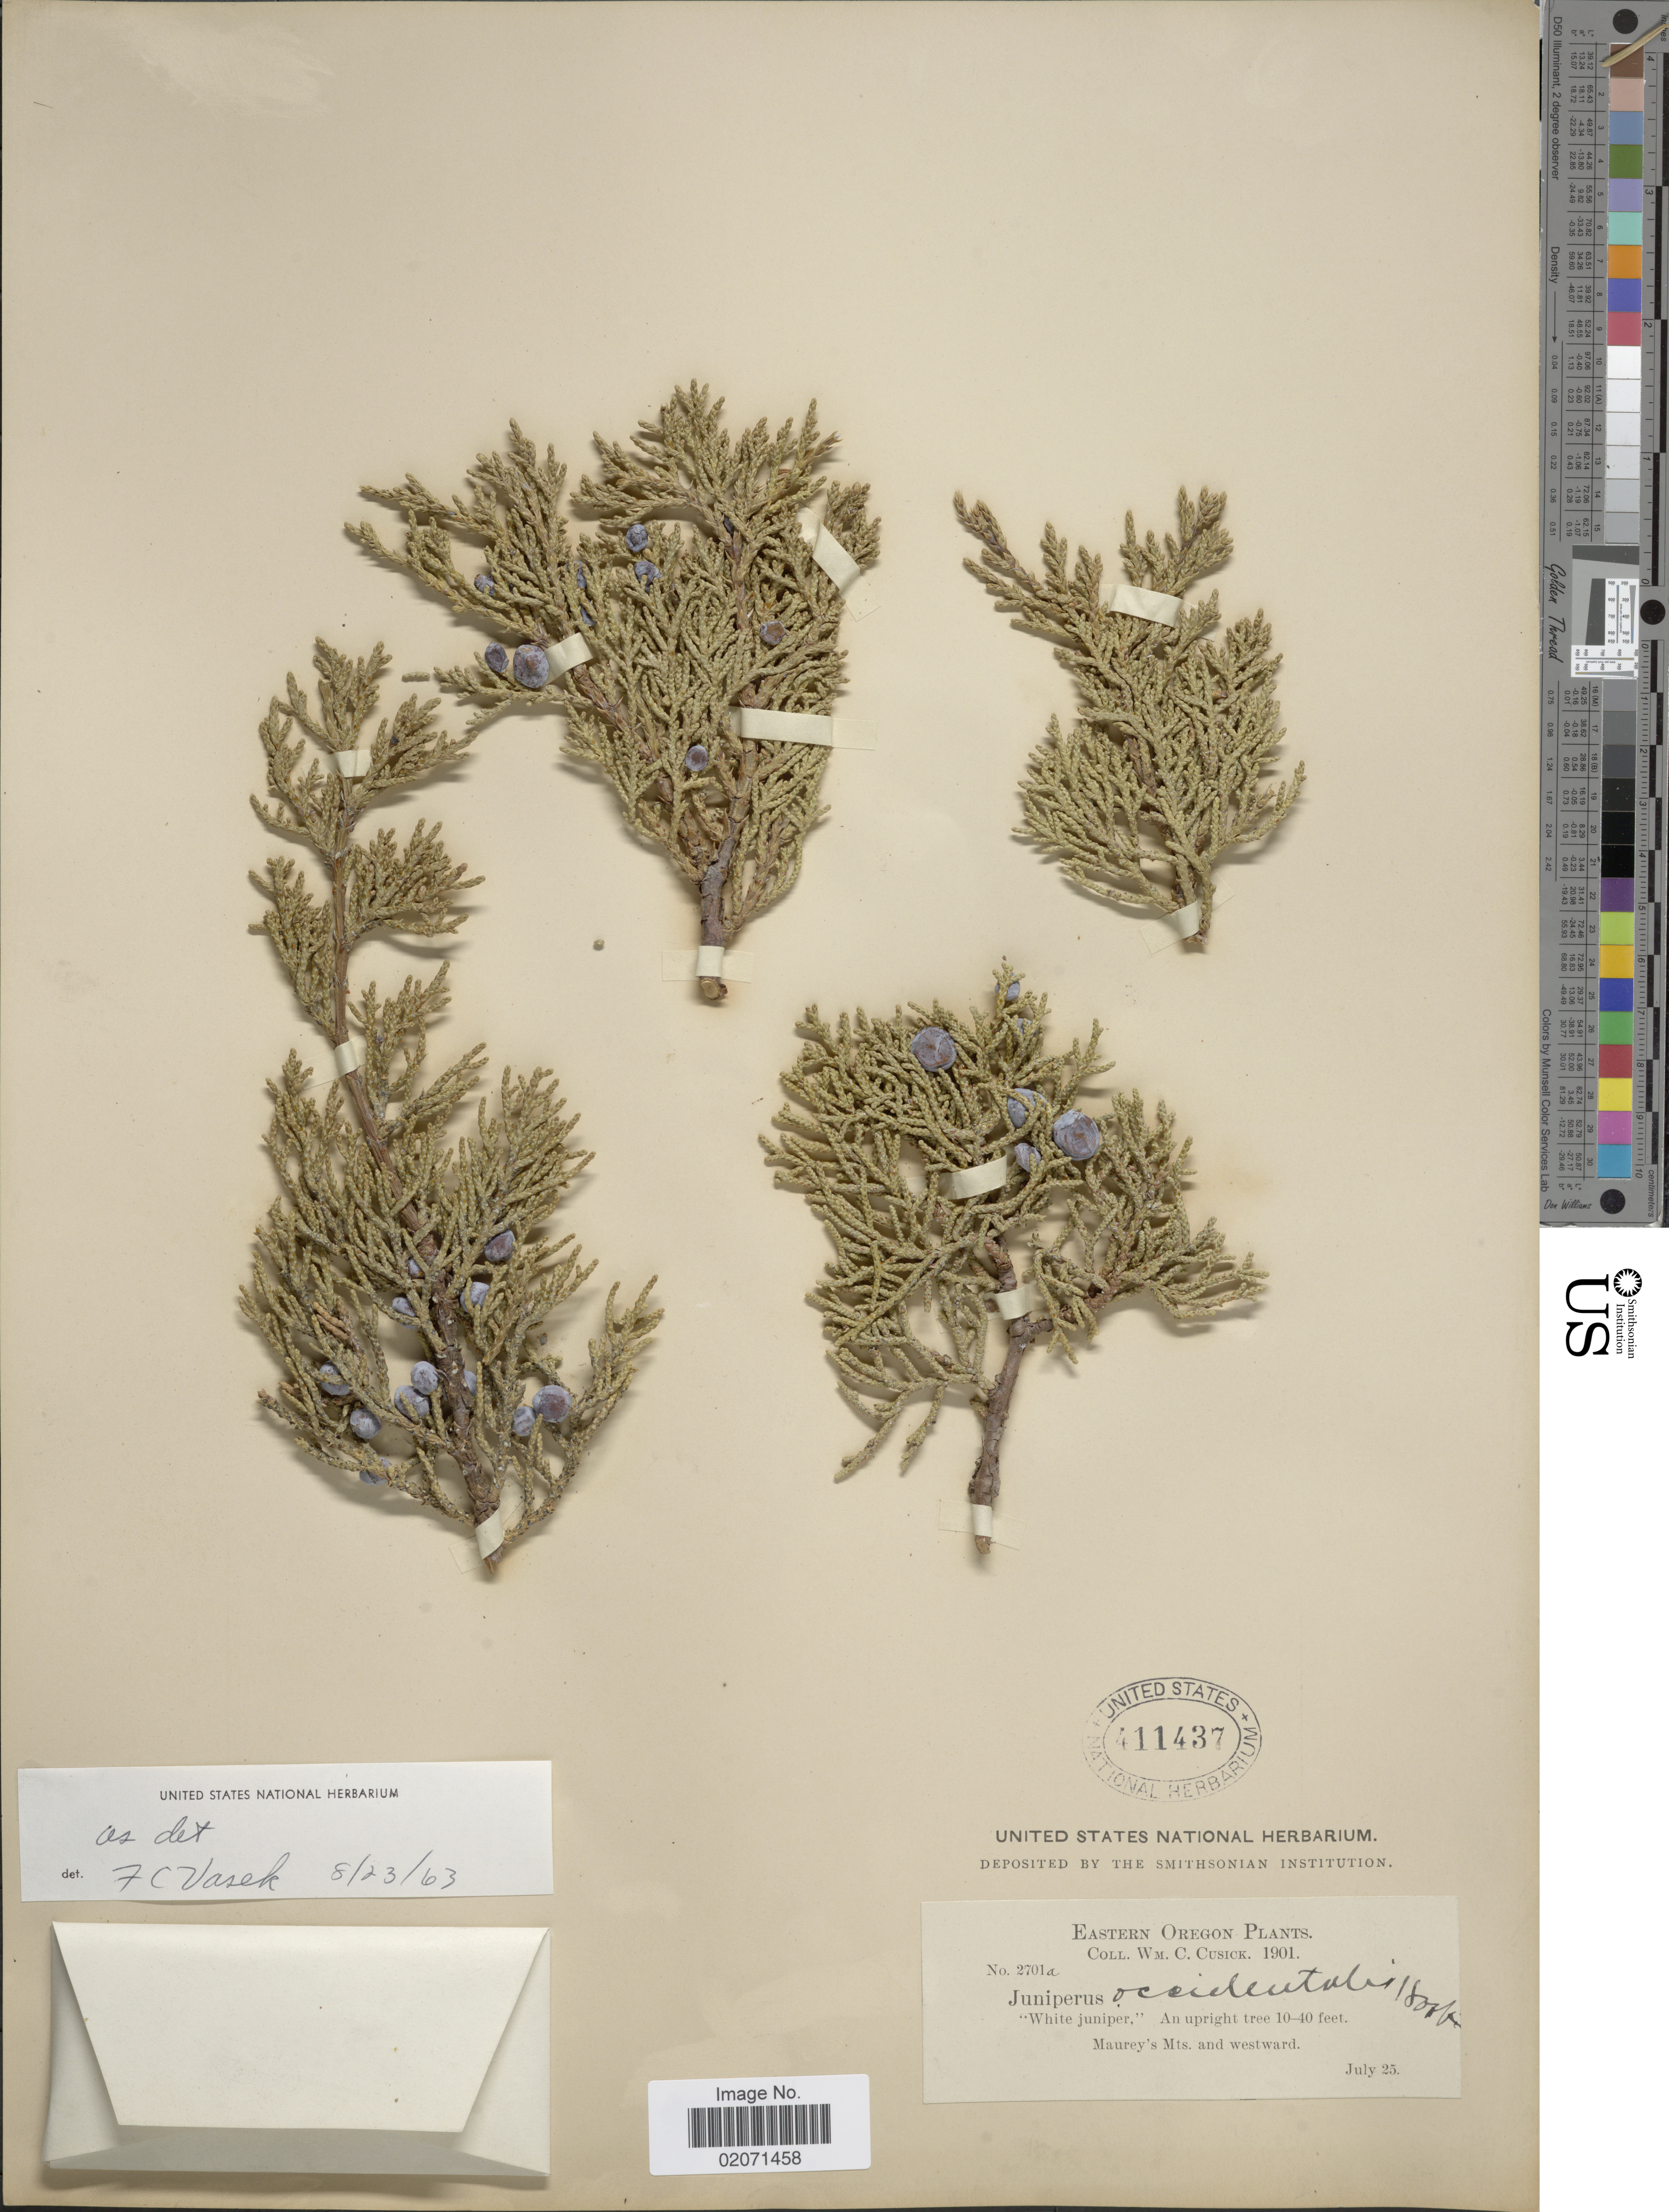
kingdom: Plantae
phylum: Tracheophyta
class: Pinopsida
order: Pinales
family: Cupressaceae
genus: Juniperus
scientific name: Juniperus occidentalis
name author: Hook.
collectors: W. C. Cusick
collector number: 2701a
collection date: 1901-07-25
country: United States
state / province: Oregon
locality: Eastern Oregon. Maurey's Mts. and westward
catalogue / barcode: US 411437